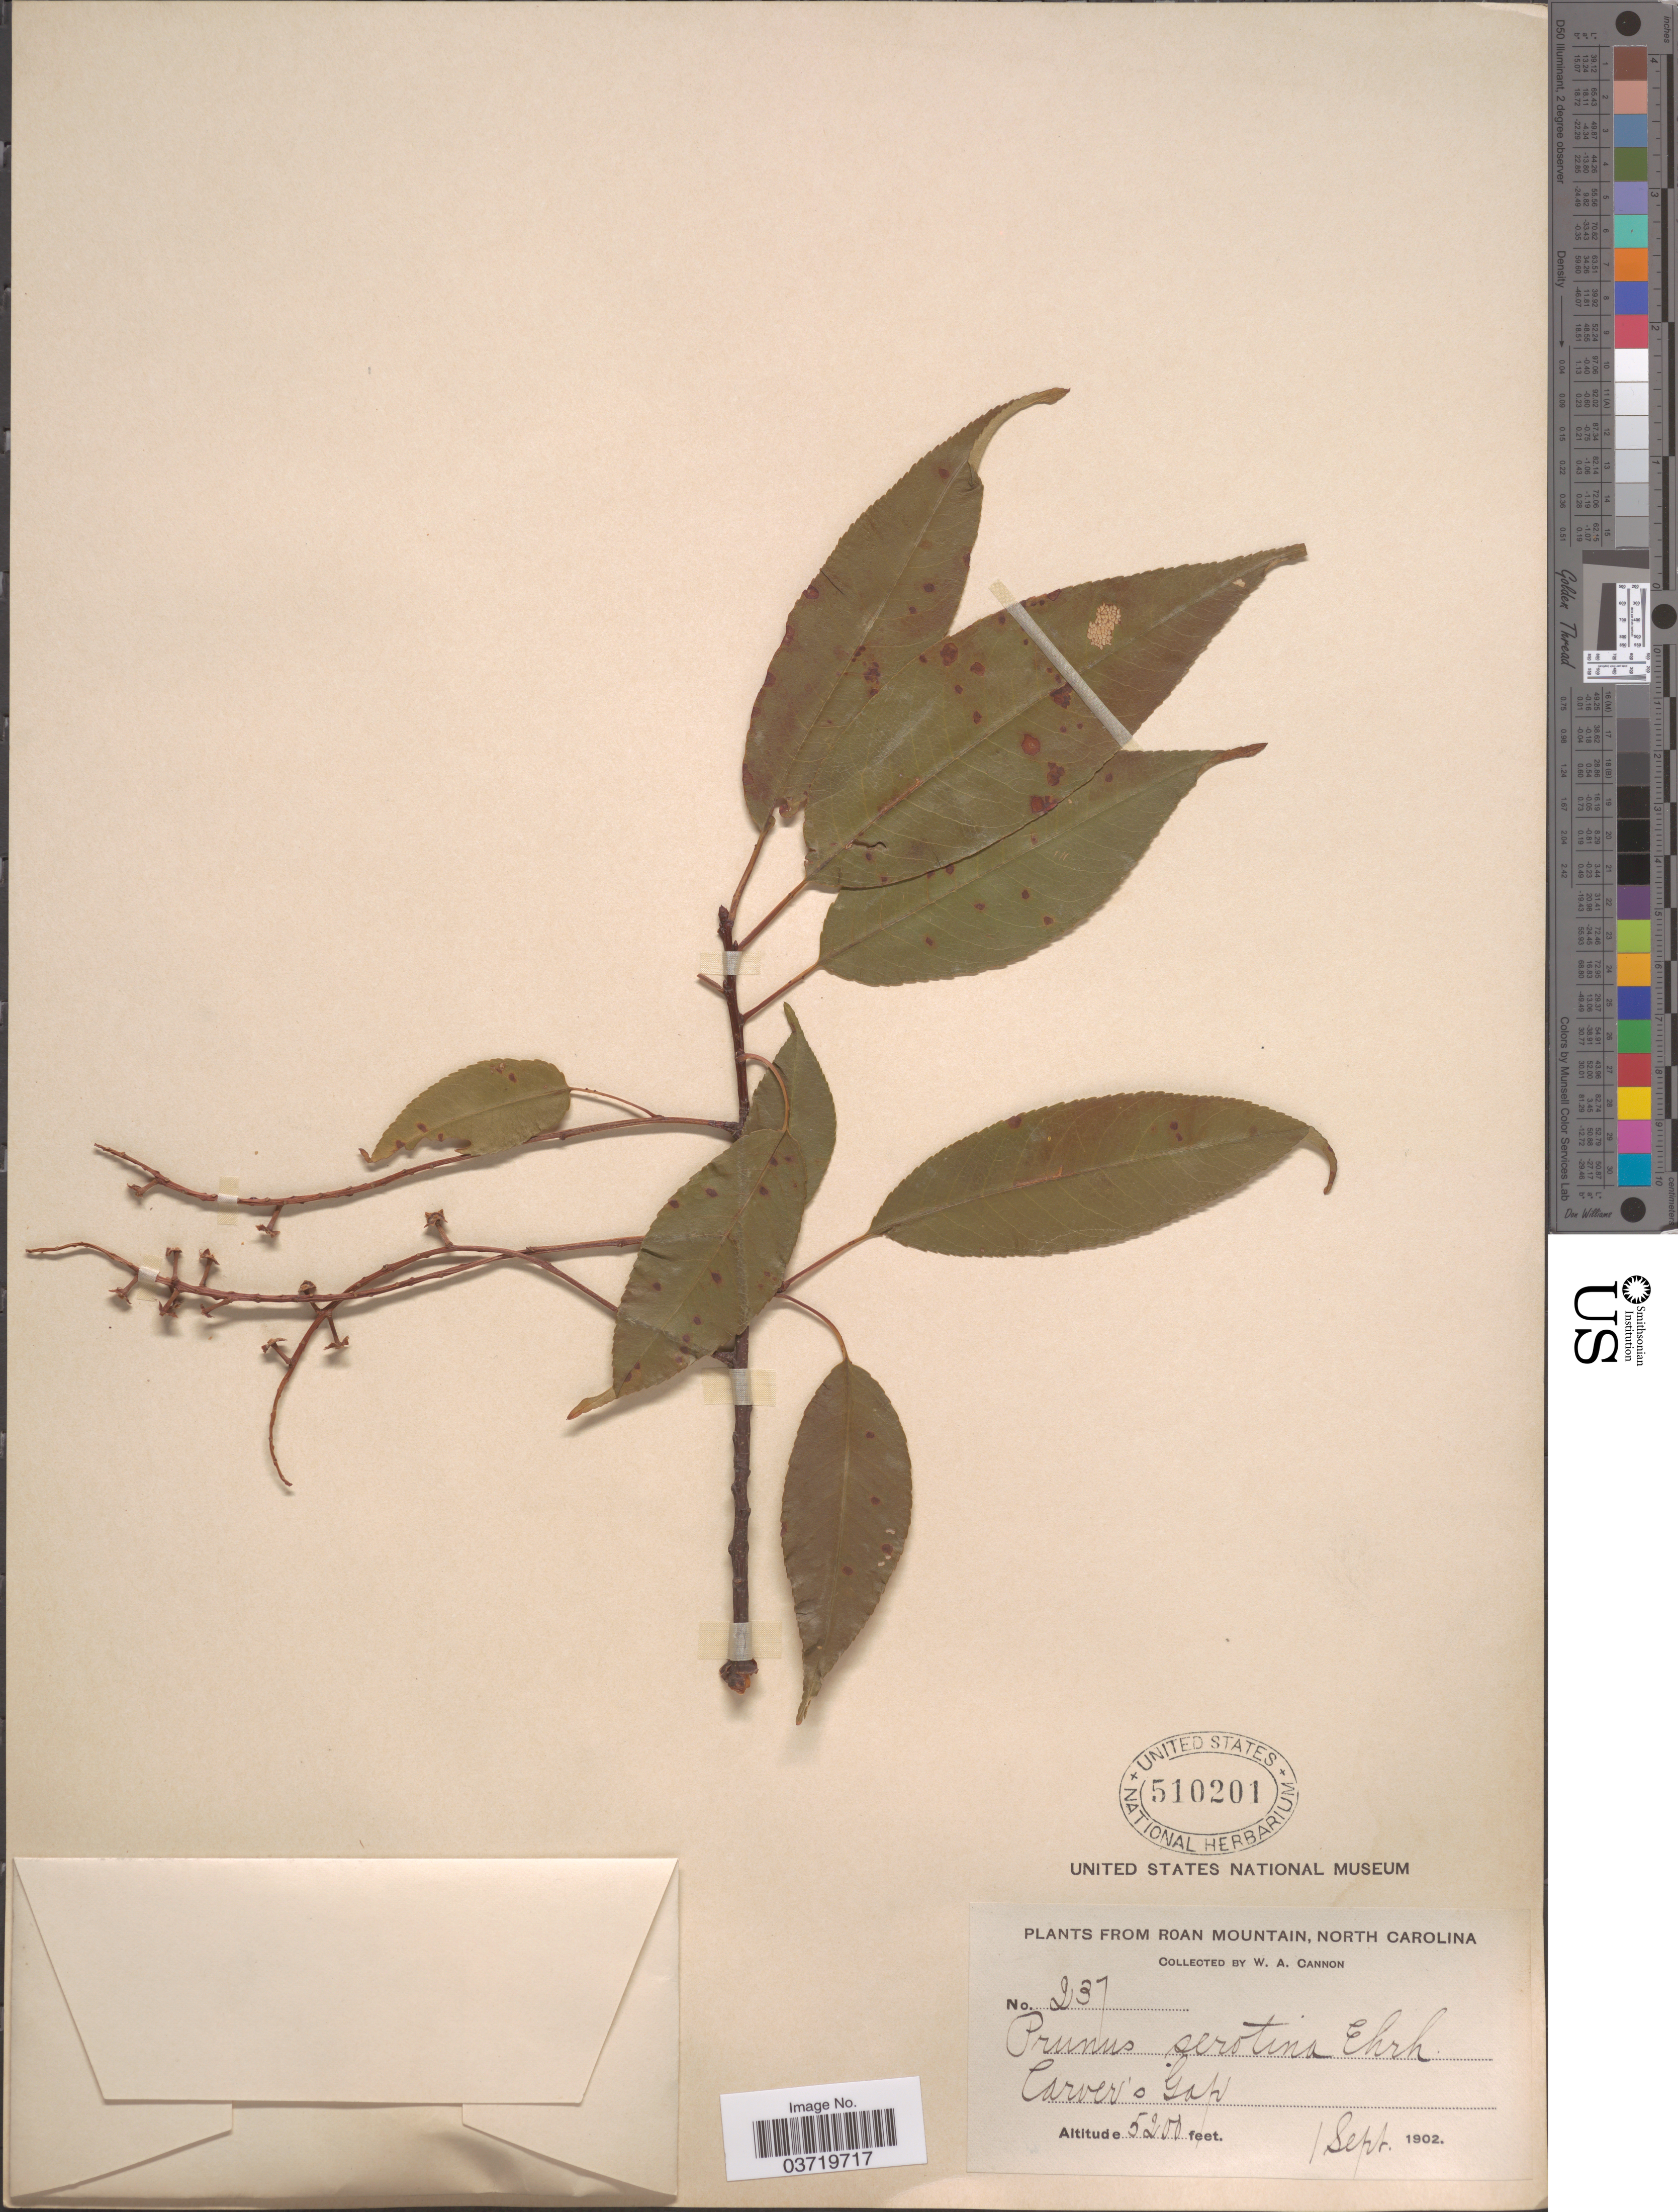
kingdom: Plantae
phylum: Tracheophyta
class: Magnoliopsida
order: Rosales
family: Rosaceae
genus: Prunus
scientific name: Prunus serotina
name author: Ehrh.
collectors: W. Cannon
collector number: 237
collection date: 1902-09-01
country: United States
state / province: North Carolina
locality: Roan Mountain. Carver's Gap.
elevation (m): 1585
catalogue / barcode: US 510201